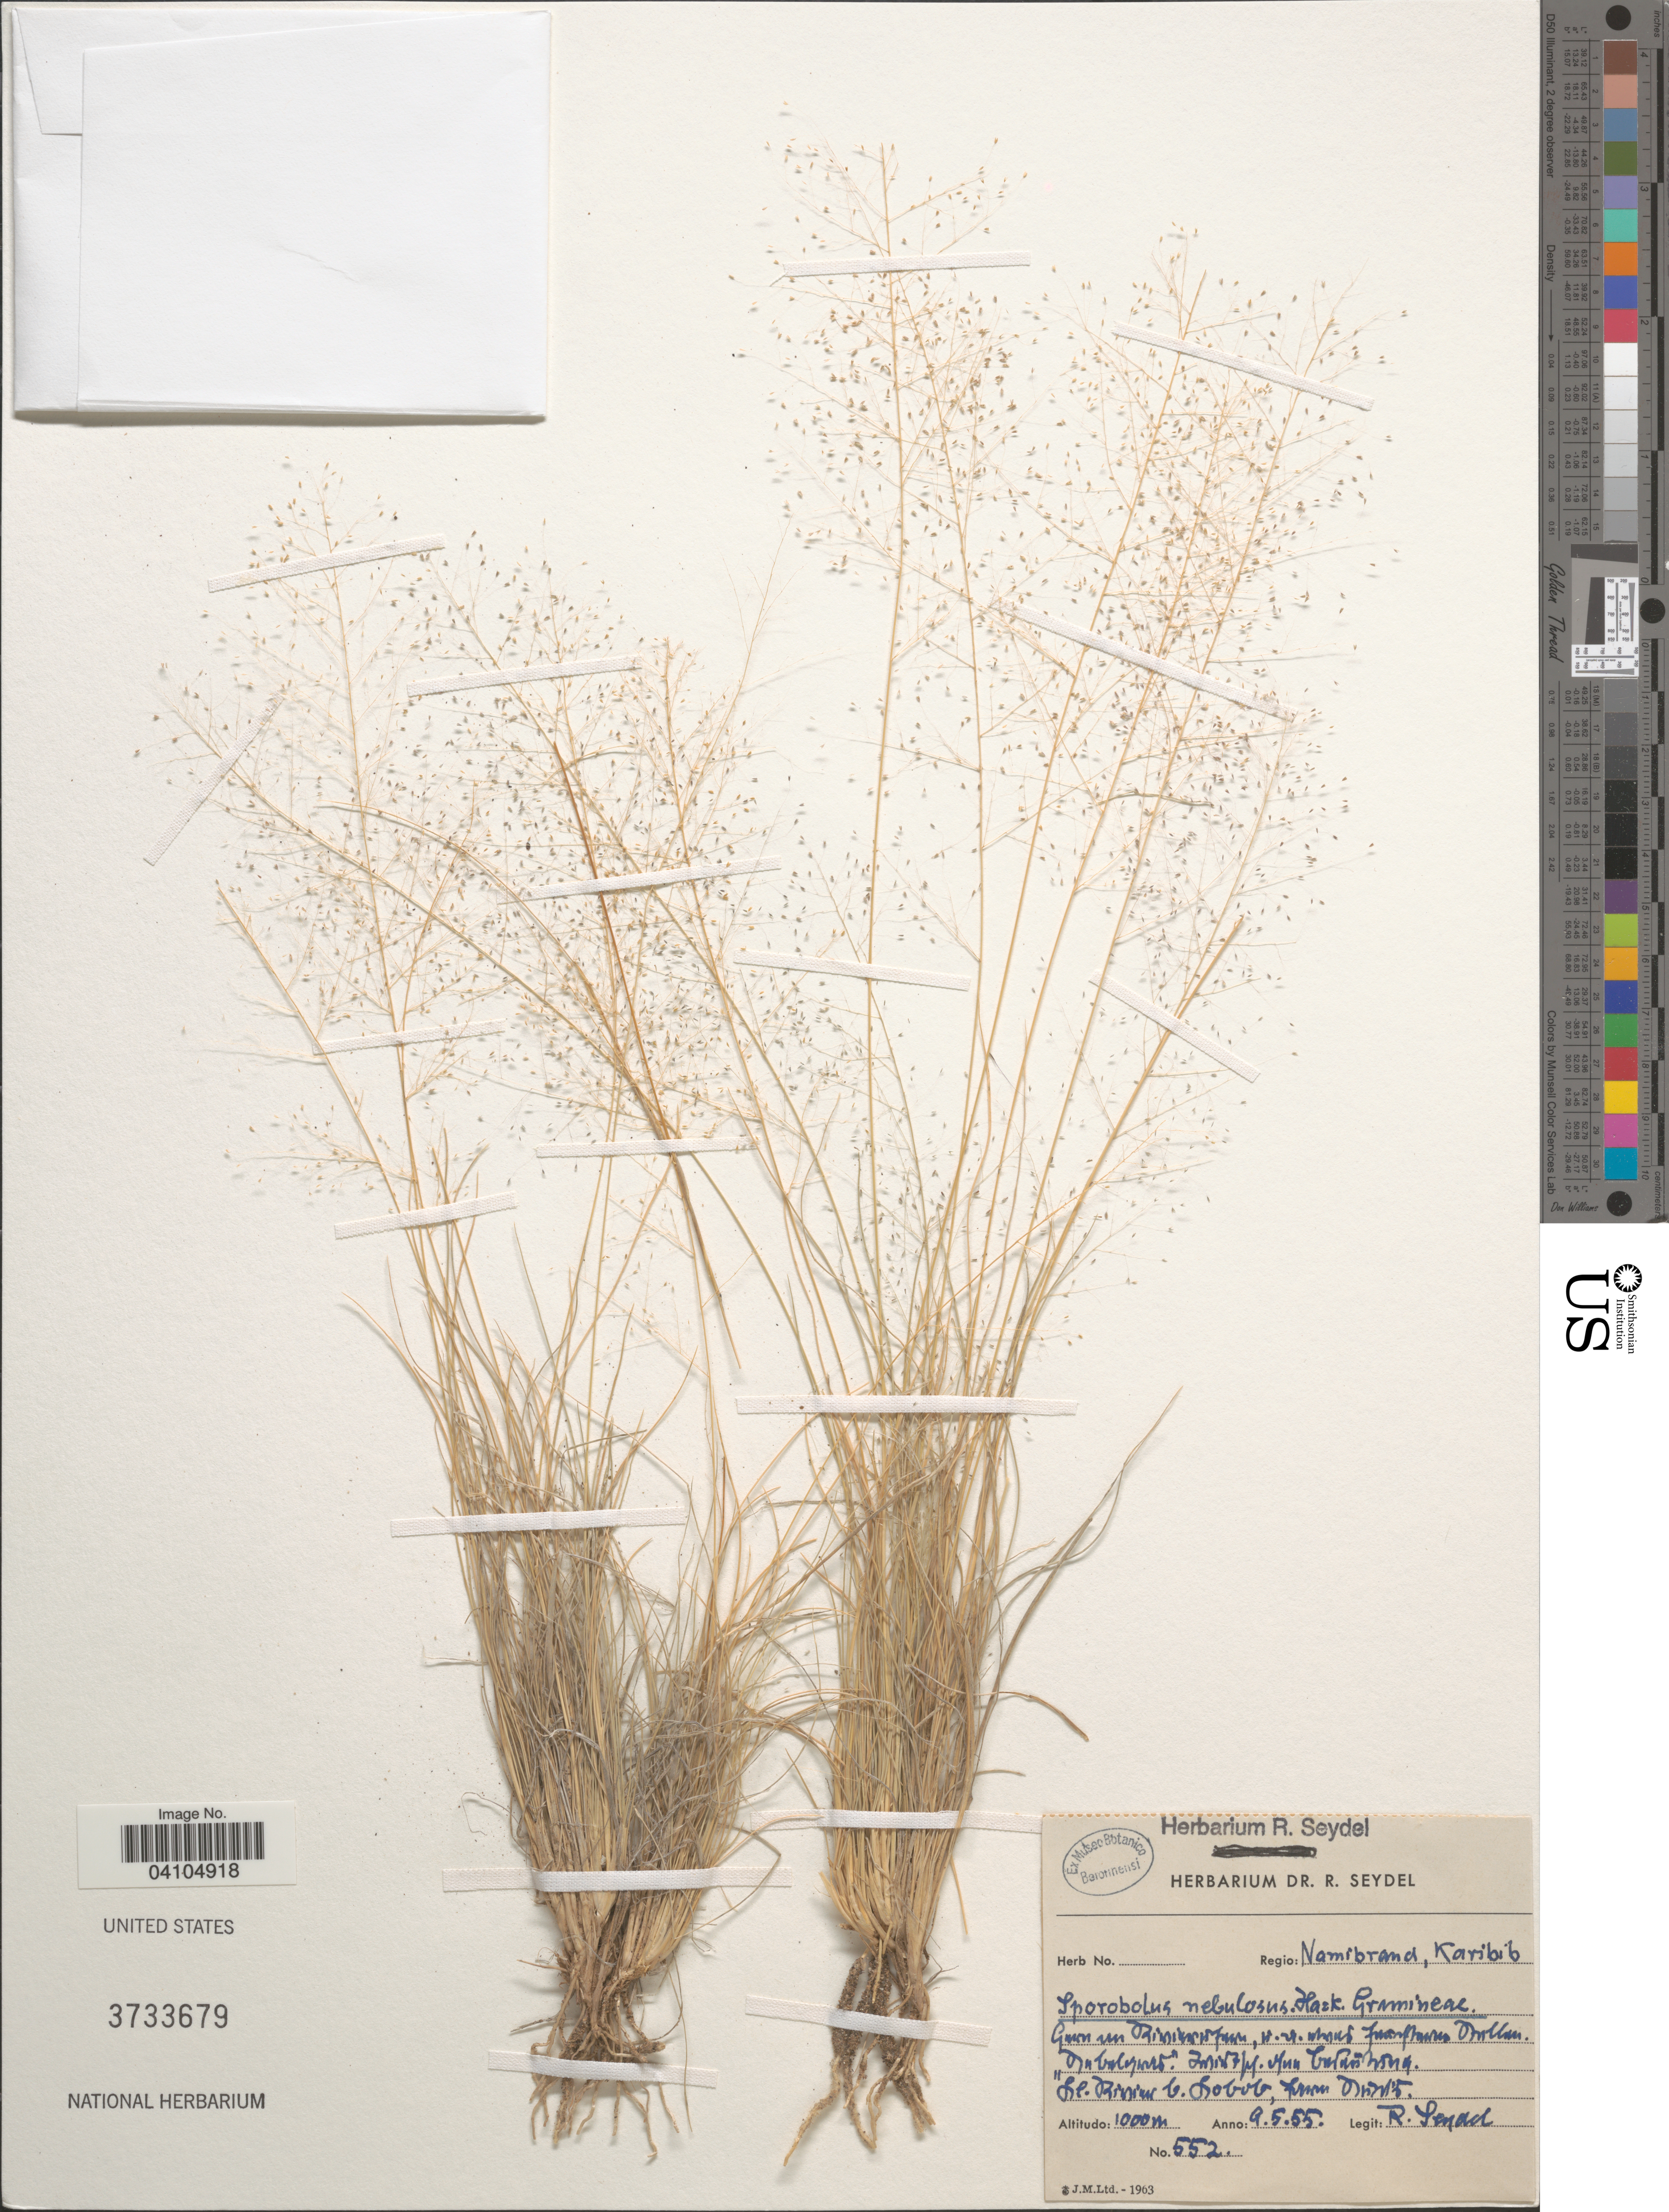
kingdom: Plantae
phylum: Tracheophyta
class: Liliopsida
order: Poales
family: Poaceae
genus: Sporobolus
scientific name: Sporobolus nebulosus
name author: Hack.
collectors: R. Seydel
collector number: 552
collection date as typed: Transcribed d/m/y: 9/5/55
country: Namibia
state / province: Erongo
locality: Regio: Namibrand, Karibib.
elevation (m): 1000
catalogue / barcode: US 3733679